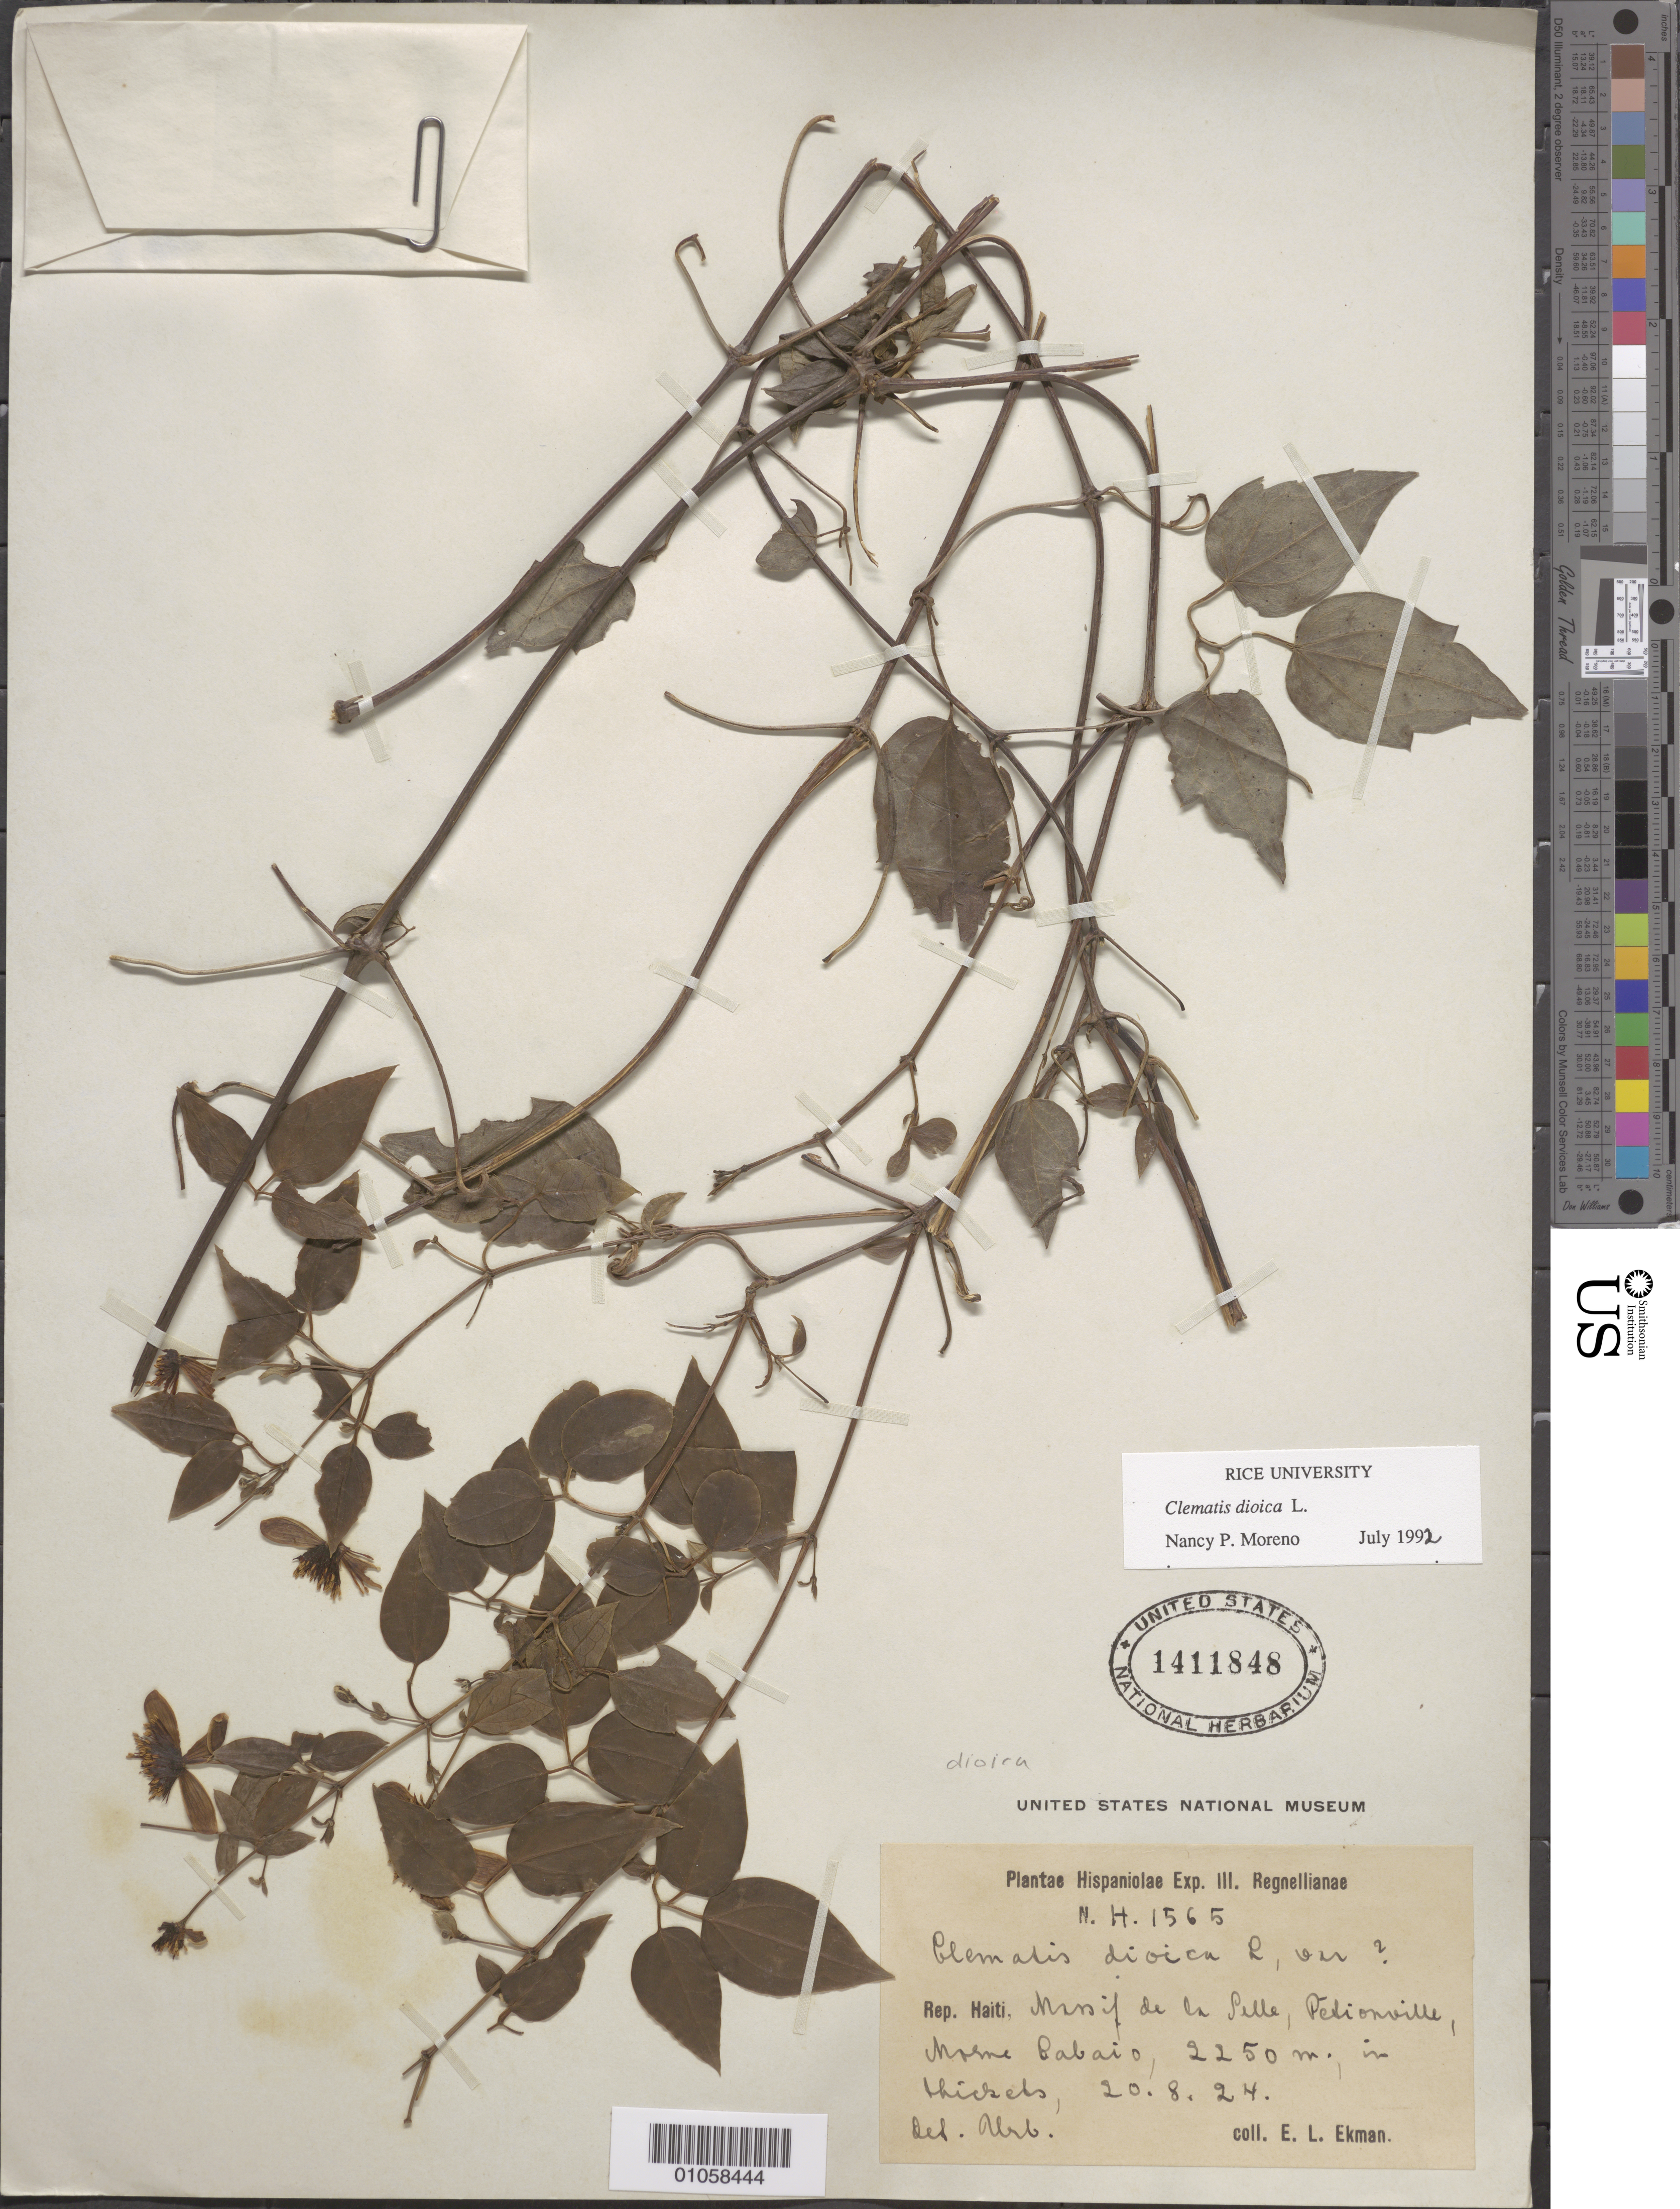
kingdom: Plantae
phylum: Tracheophyta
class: Magnoliopsida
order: Ranunculales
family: Ranunculaceae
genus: Clematis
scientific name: Clematis dioica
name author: L.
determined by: Moreno, N. P.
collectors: E. L. Ekman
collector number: H 1565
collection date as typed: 20 Aug 1924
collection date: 1924-08-20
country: Haiti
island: Hispaniola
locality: Massif de la Selle, Pétionville, Morne Cabaio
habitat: In thickets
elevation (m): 2250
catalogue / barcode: US 1411848